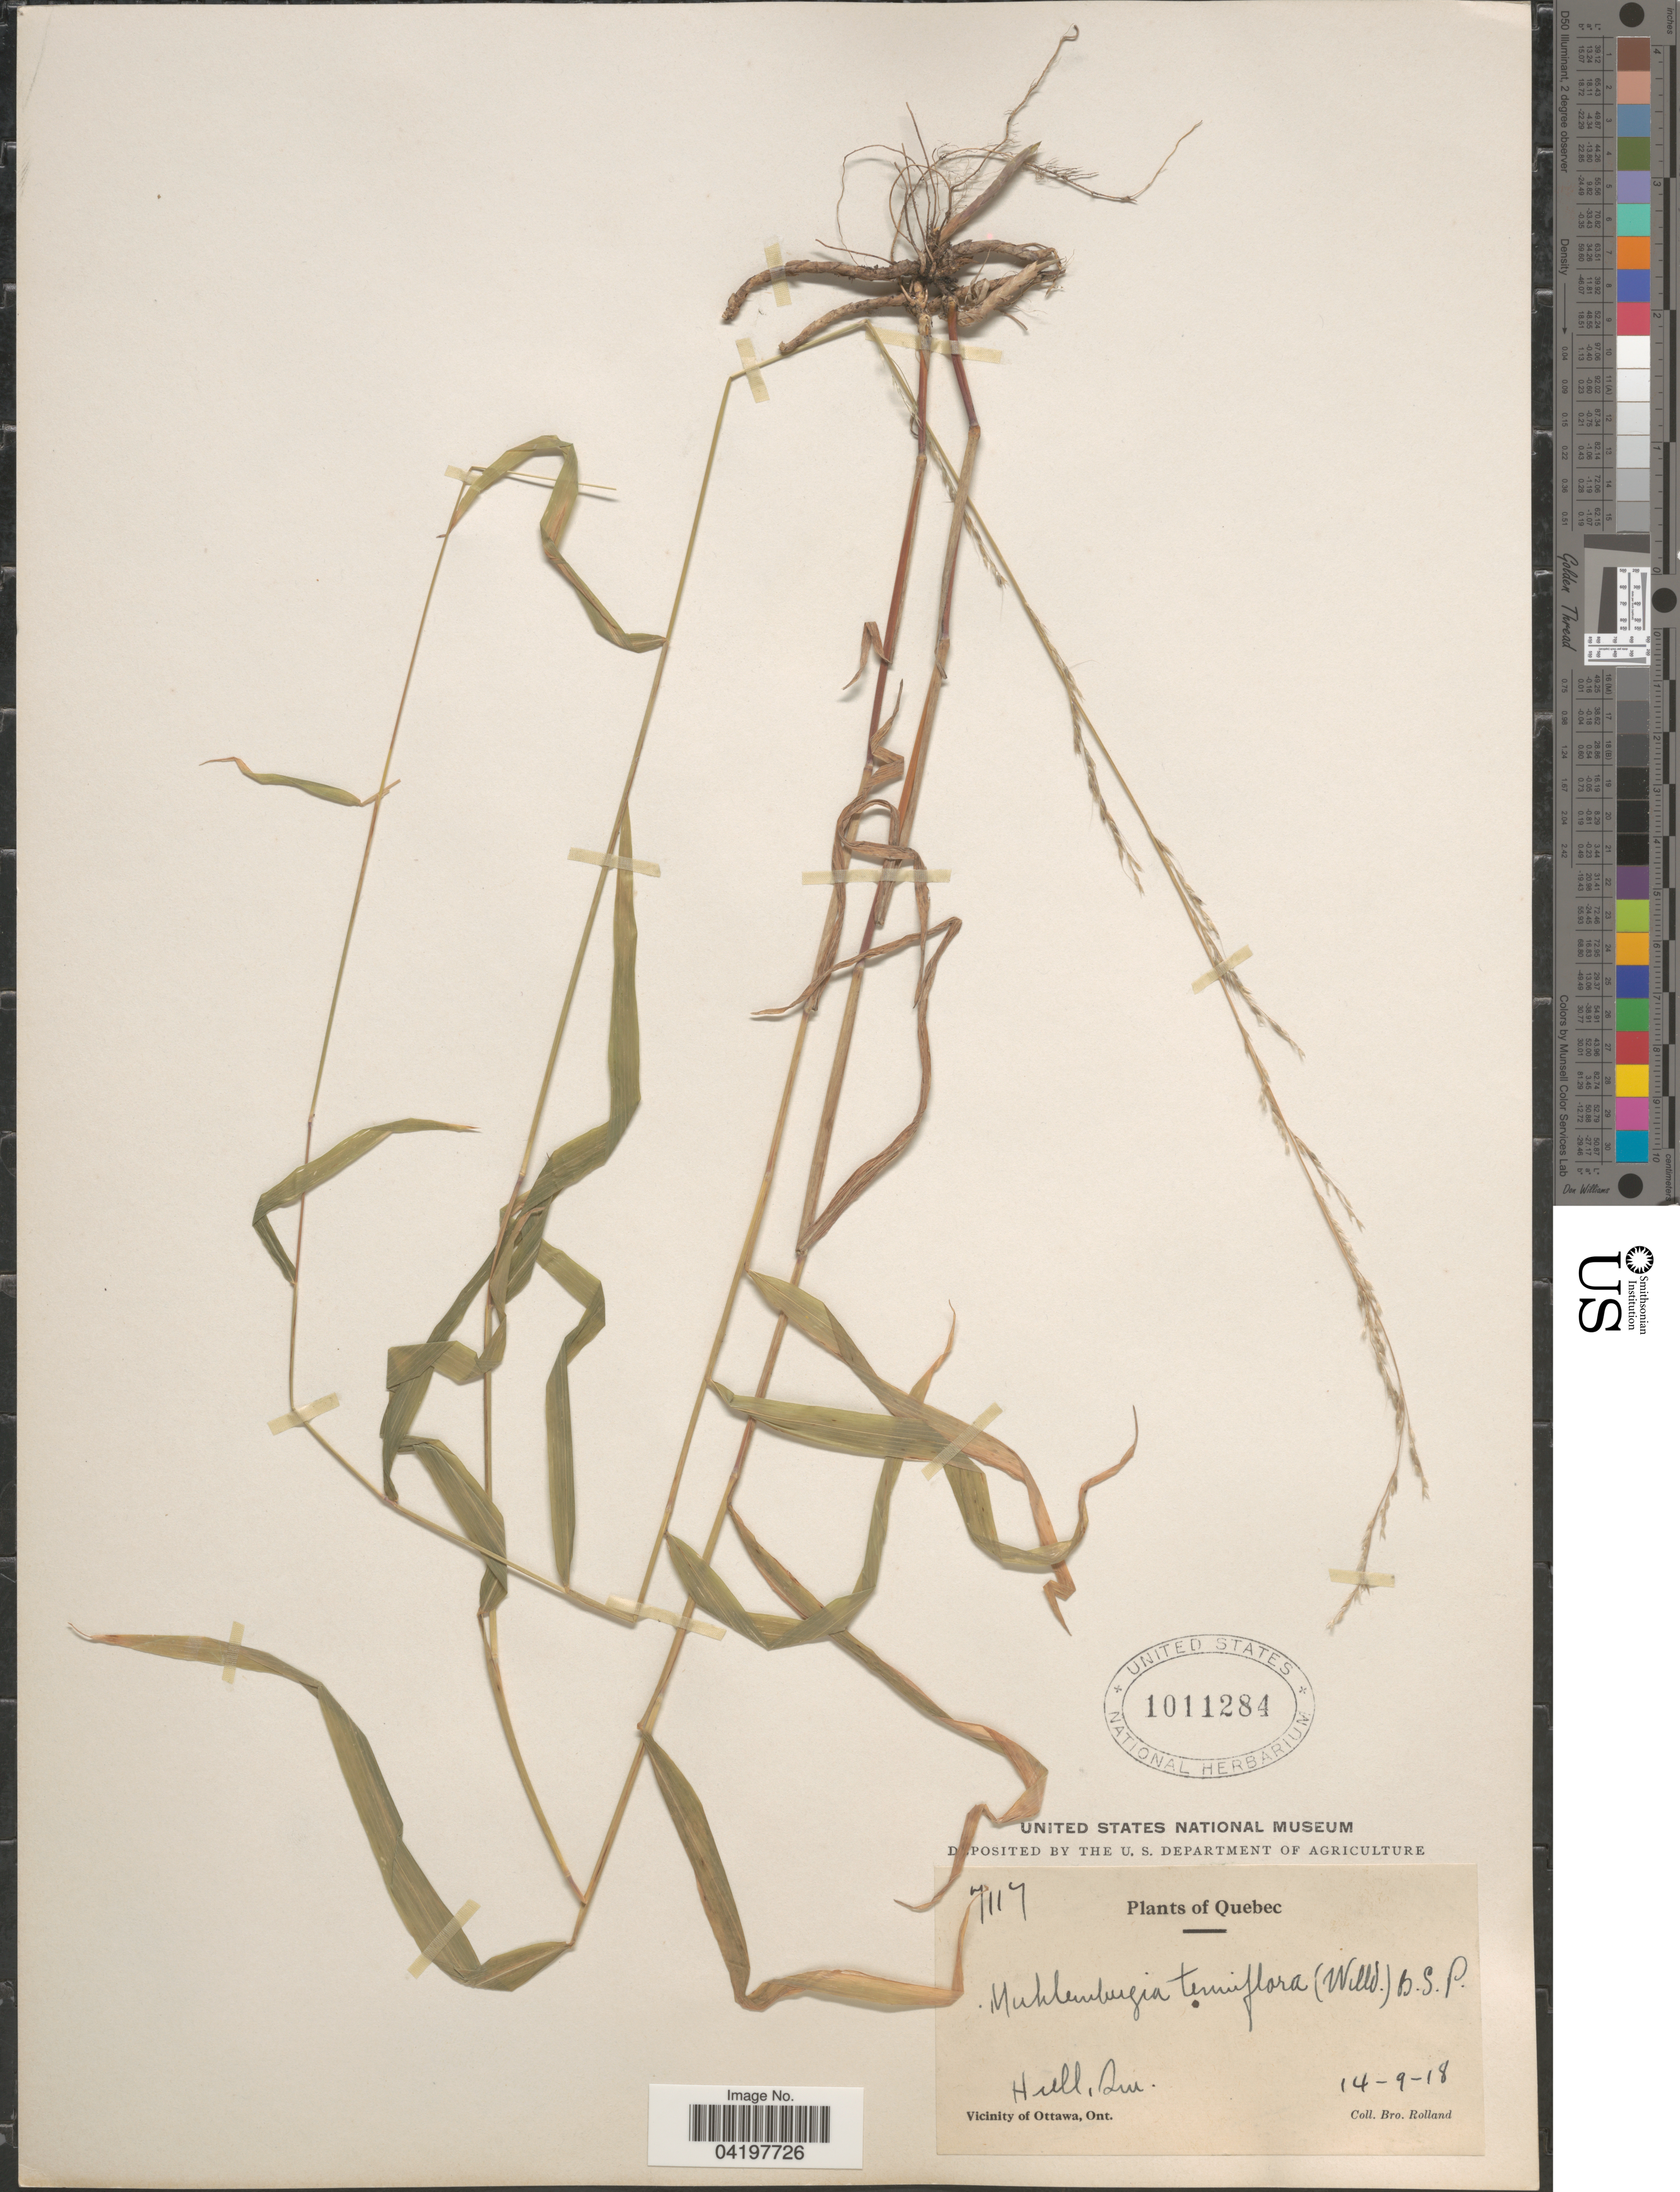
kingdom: Plantae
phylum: Tracheophyta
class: Liliopsida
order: Poales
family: Poaceae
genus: Muhlenbergia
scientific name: Muhlenbergia tenuiflora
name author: (Willd.) Britton, Stearns & Poggenb.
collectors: B. Rolland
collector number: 7117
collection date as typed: Transcribed d/m/y: 14/9/18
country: Canada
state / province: Quebec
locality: Hull.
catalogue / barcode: US 1011284